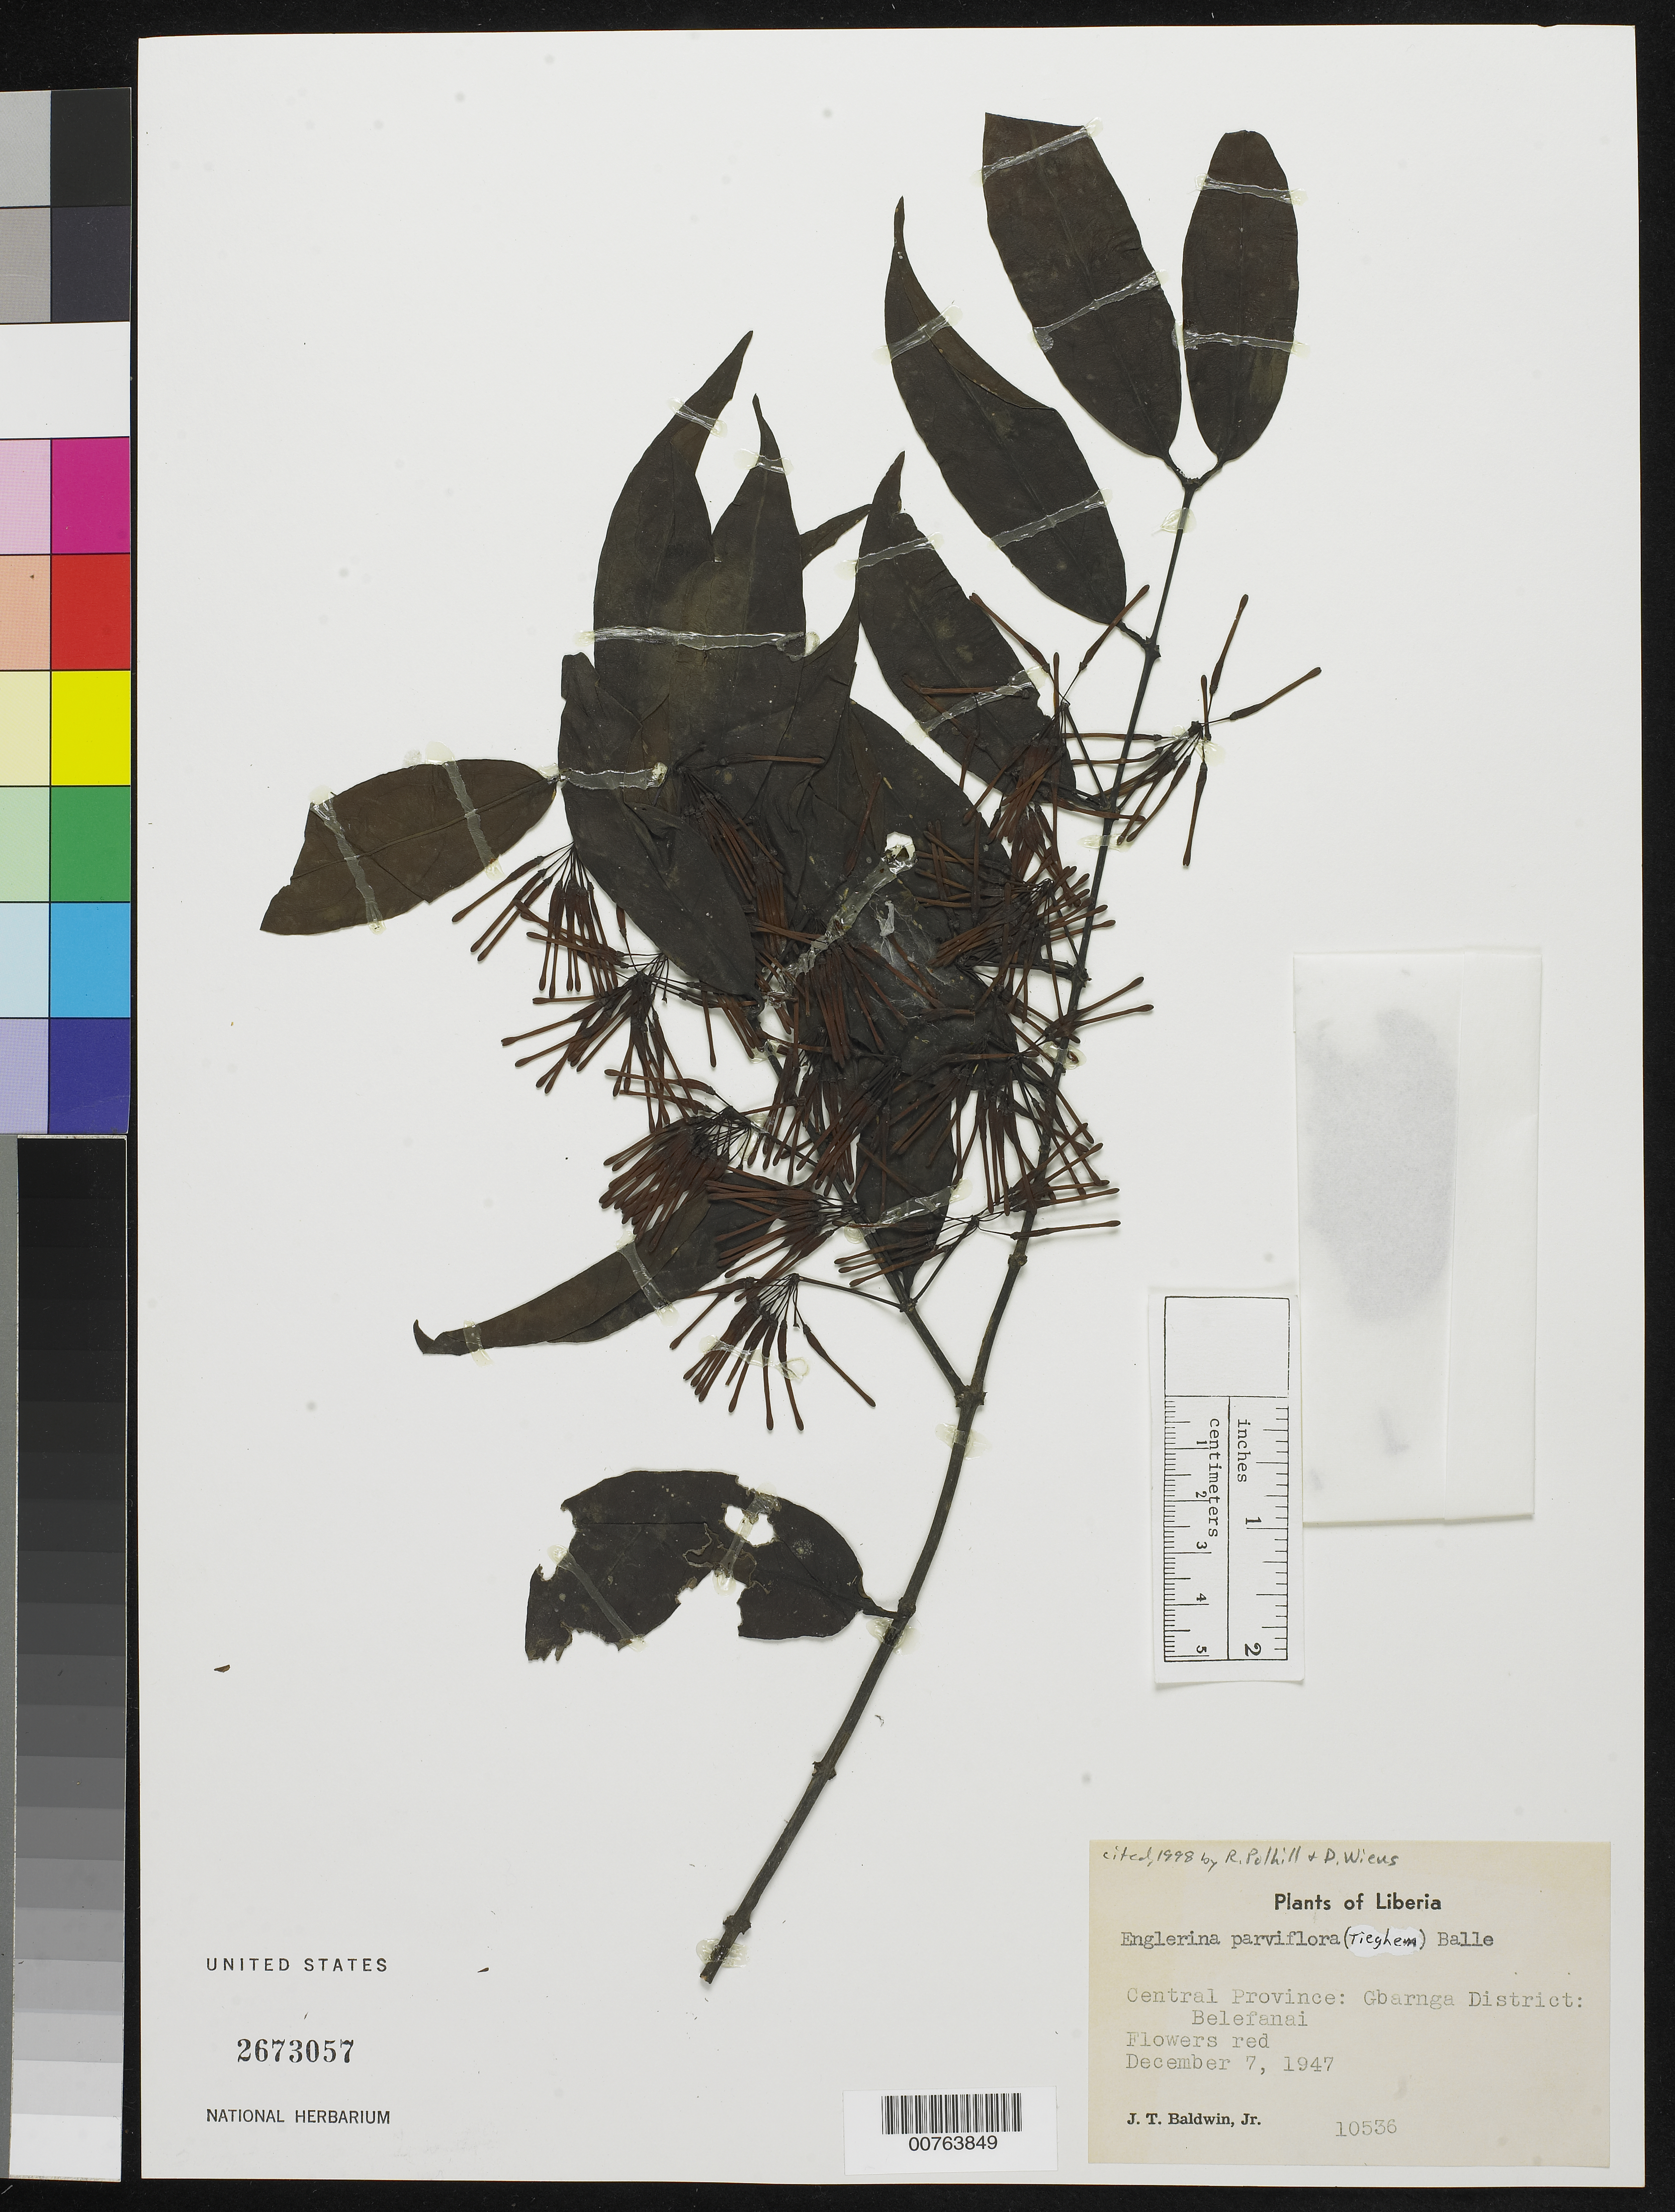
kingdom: Plantae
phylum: Tracheophyta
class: Magnoliopsida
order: Santalales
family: Loranthaceae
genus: Englerina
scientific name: Englerina parviflora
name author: (Tiegh.) Balle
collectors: J. T. Baldwin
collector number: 10536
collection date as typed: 7 Dec 1947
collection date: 1947-12-07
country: Liberia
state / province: Bong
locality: Central Province: Gbarnga District, Belefanai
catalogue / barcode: US 2673057